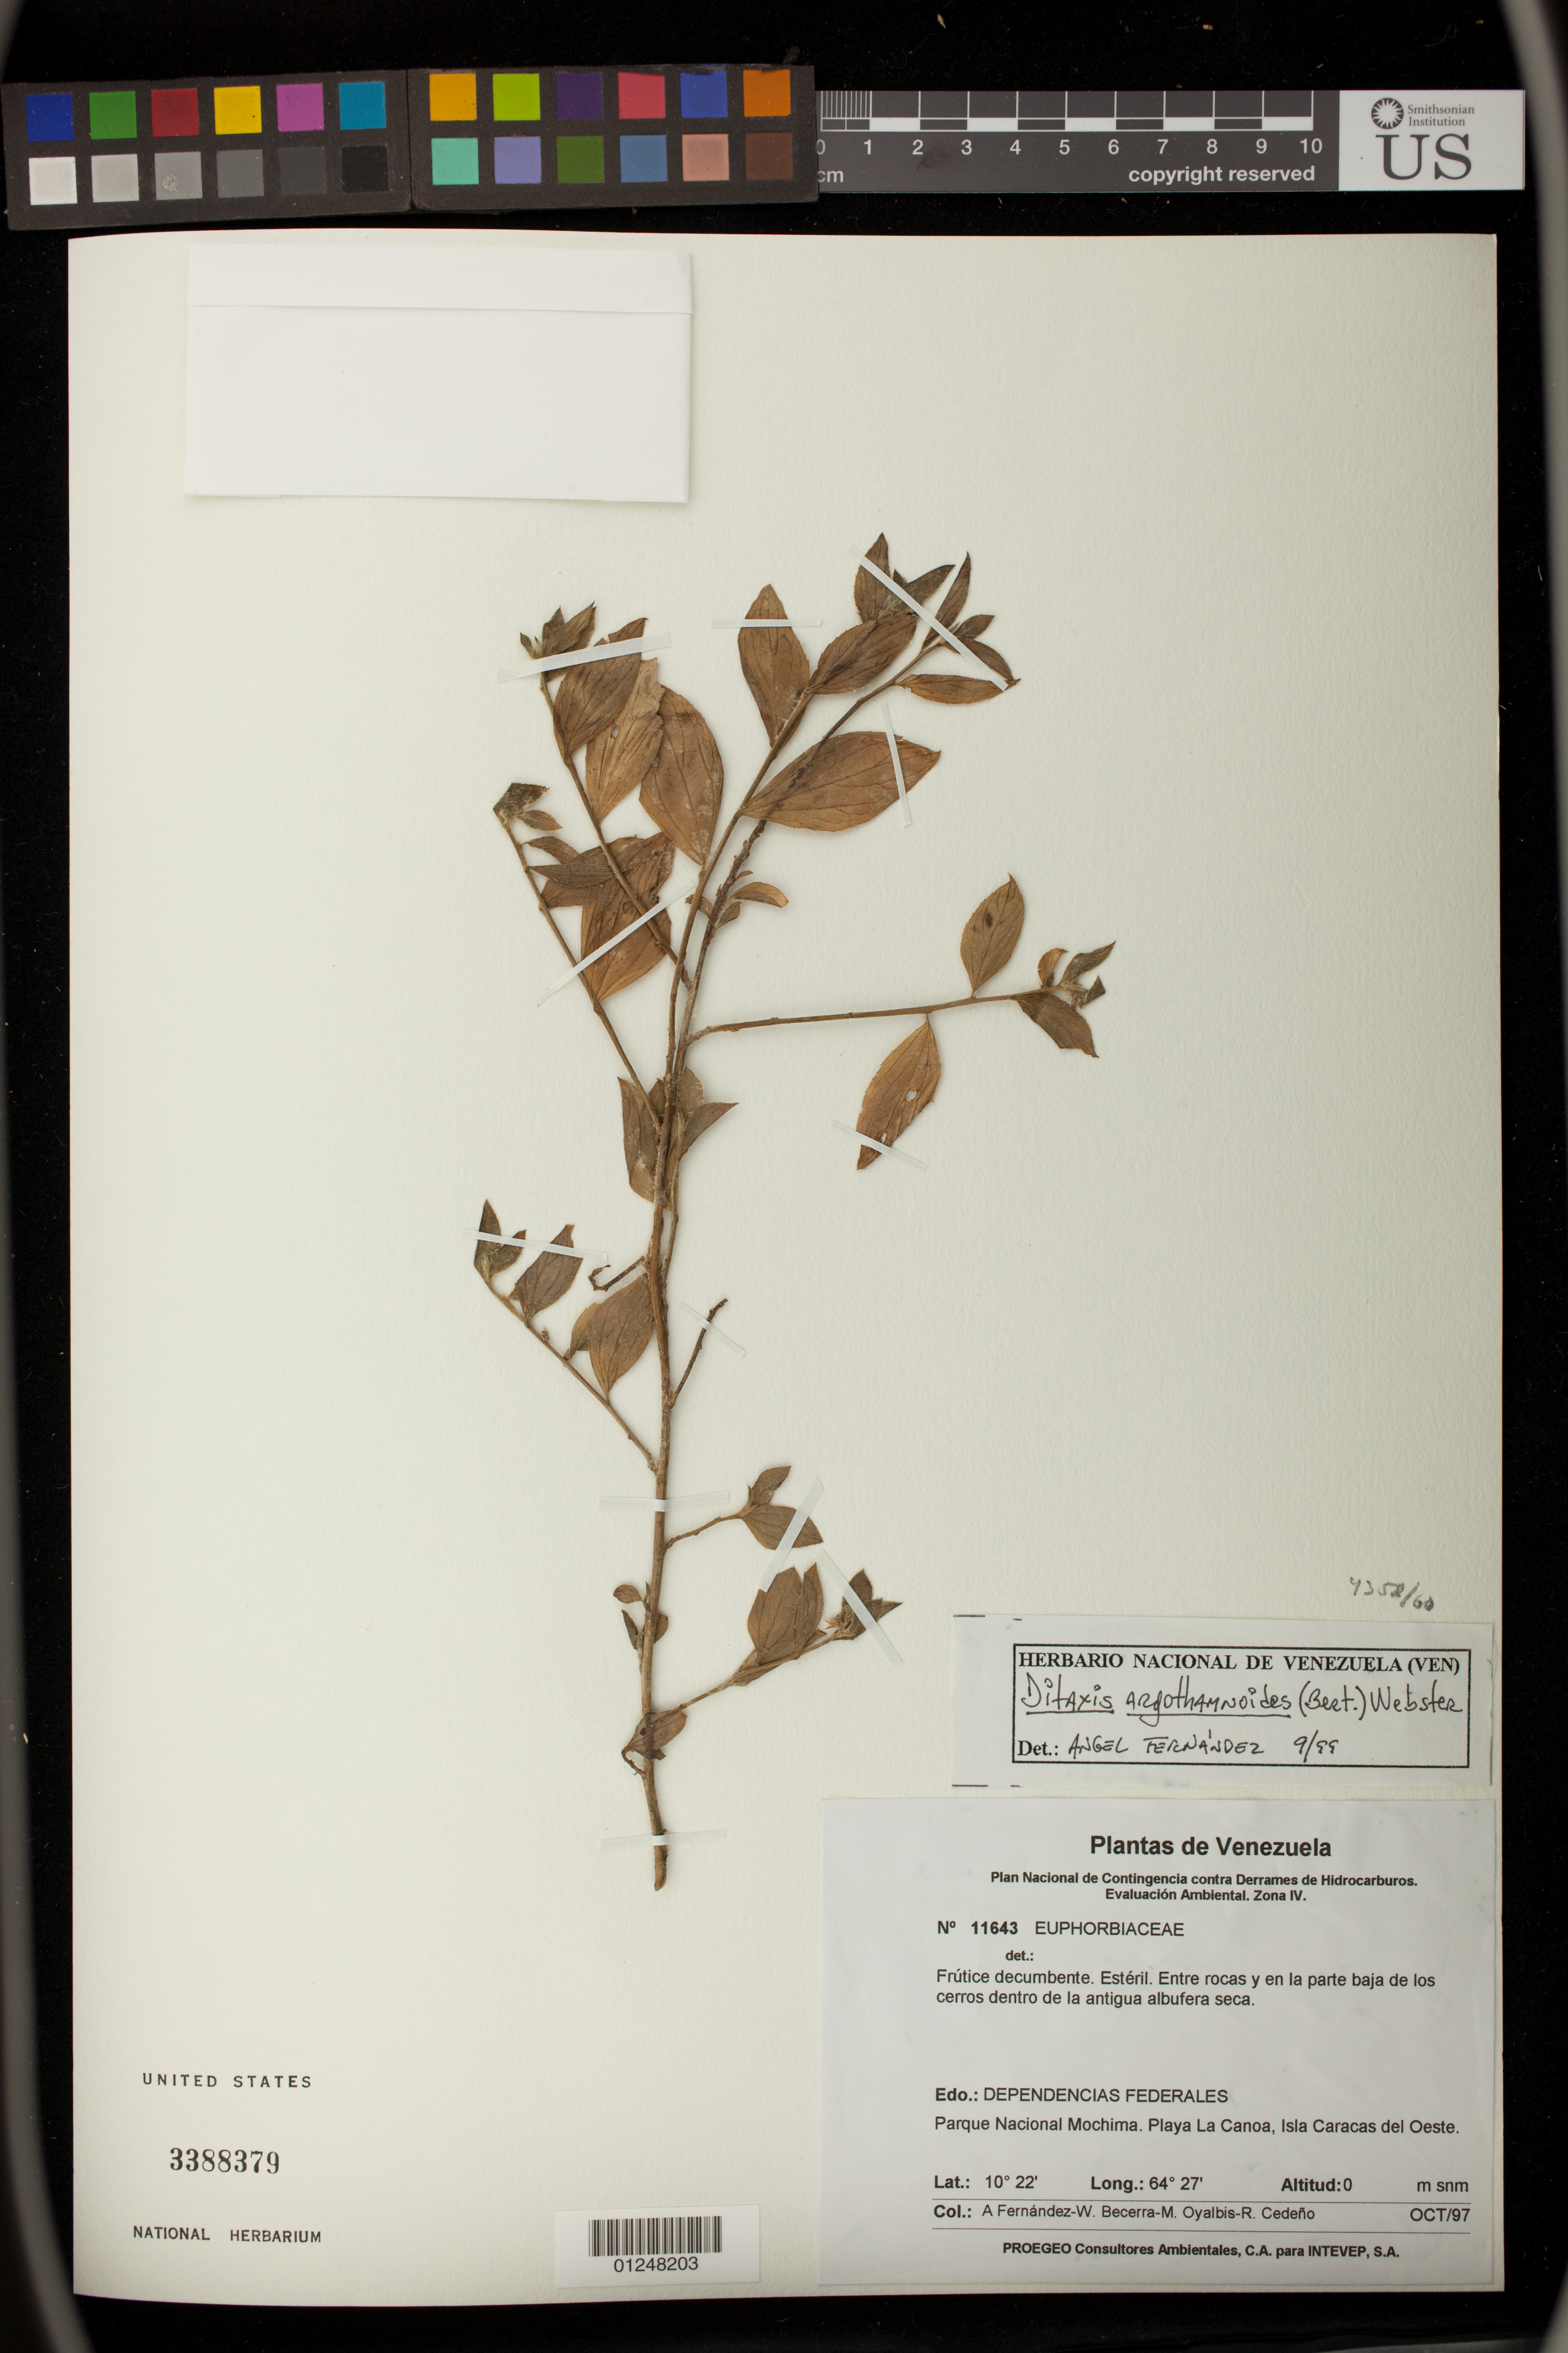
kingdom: Plantae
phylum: Tracheophyta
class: Magnoliopsida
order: Malpighiales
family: Euphorbiaceae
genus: Argythamnia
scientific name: Argythamnia argothamnoides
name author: (Bertero & Spreng.) J.W. Ingram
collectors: A. Fernandez, W. Becerra, M. Oyalbis & R. Cedeño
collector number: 11643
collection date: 1997-10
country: Venezuela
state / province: Dependencias Federales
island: Isla Caracas del Oeste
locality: Isla Caracas del Oeste, Parque Nacional Mochima, Playa La Canoa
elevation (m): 0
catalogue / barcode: US 3388379